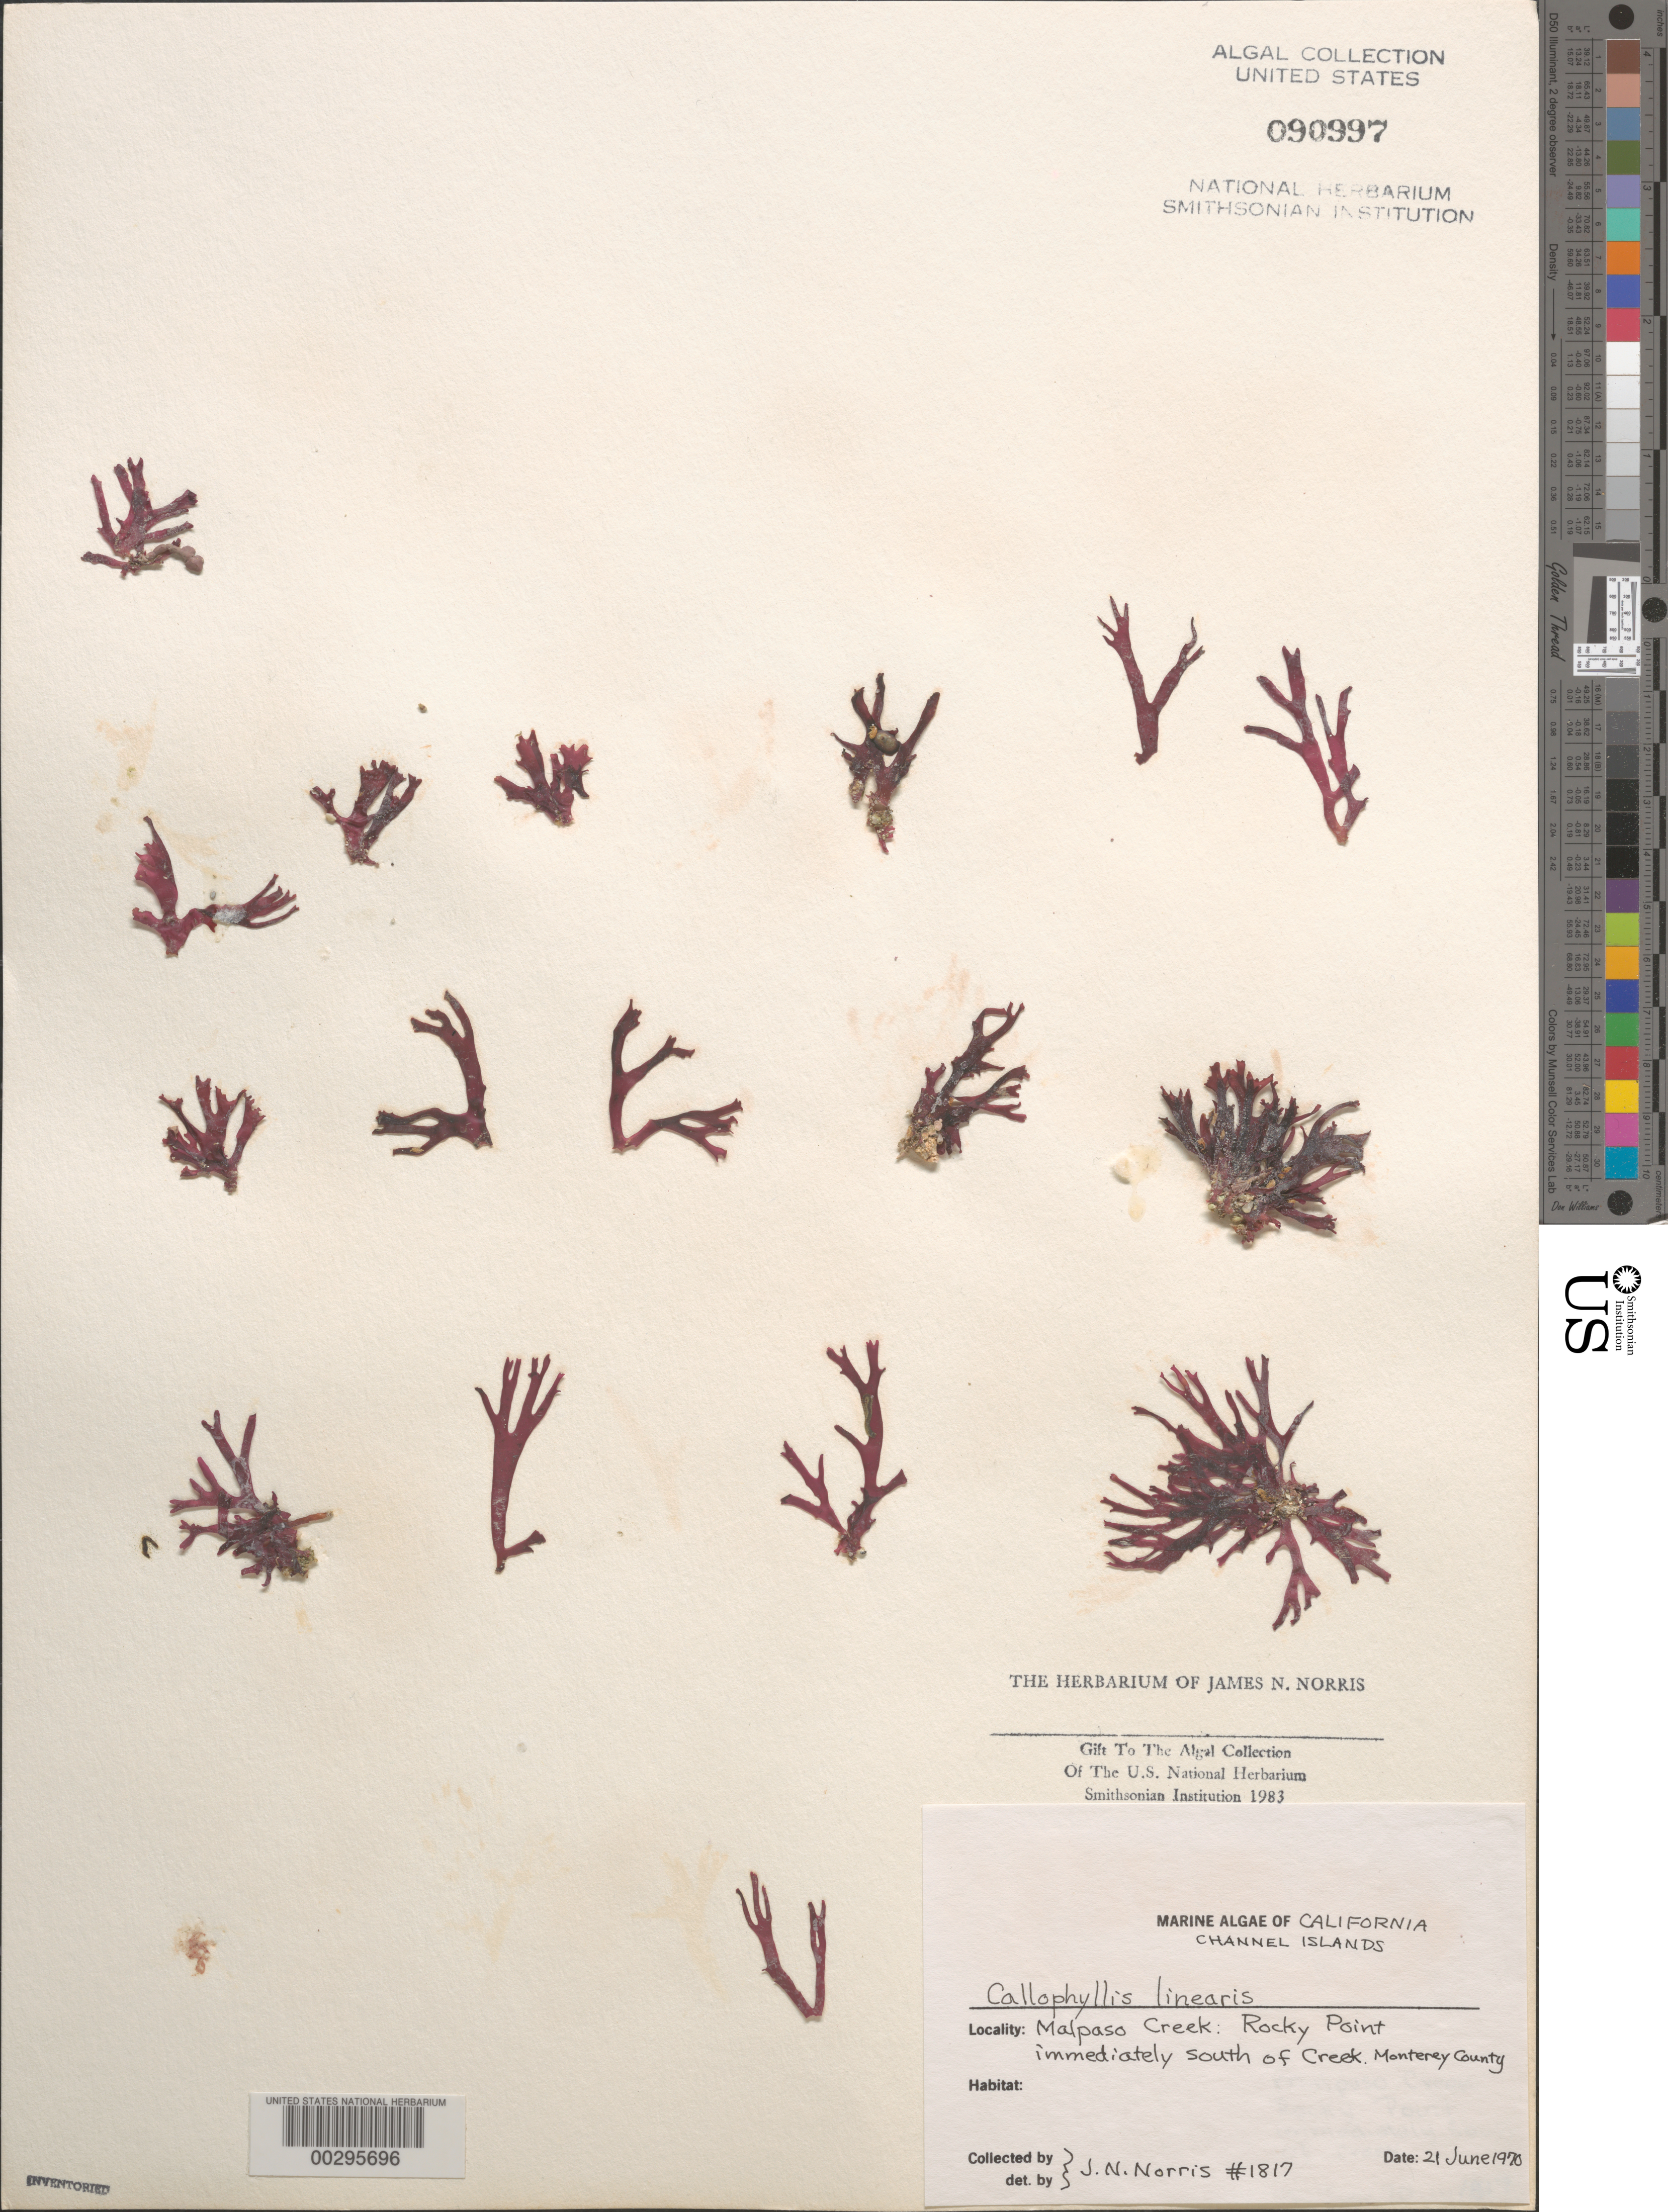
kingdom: Plantae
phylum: Rhodophyta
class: Florideophyceae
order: Gigartinales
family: Kallymeniaceae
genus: Callophyllis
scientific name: Callophyllis linearis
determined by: Norris, James N.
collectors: J. N. Norris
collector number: JN-1817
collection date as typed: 21 Jun 1970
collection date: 1970-06-21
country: United States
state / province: California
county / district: Monterey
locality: South of Malpaso Creek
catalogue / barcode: US 90997